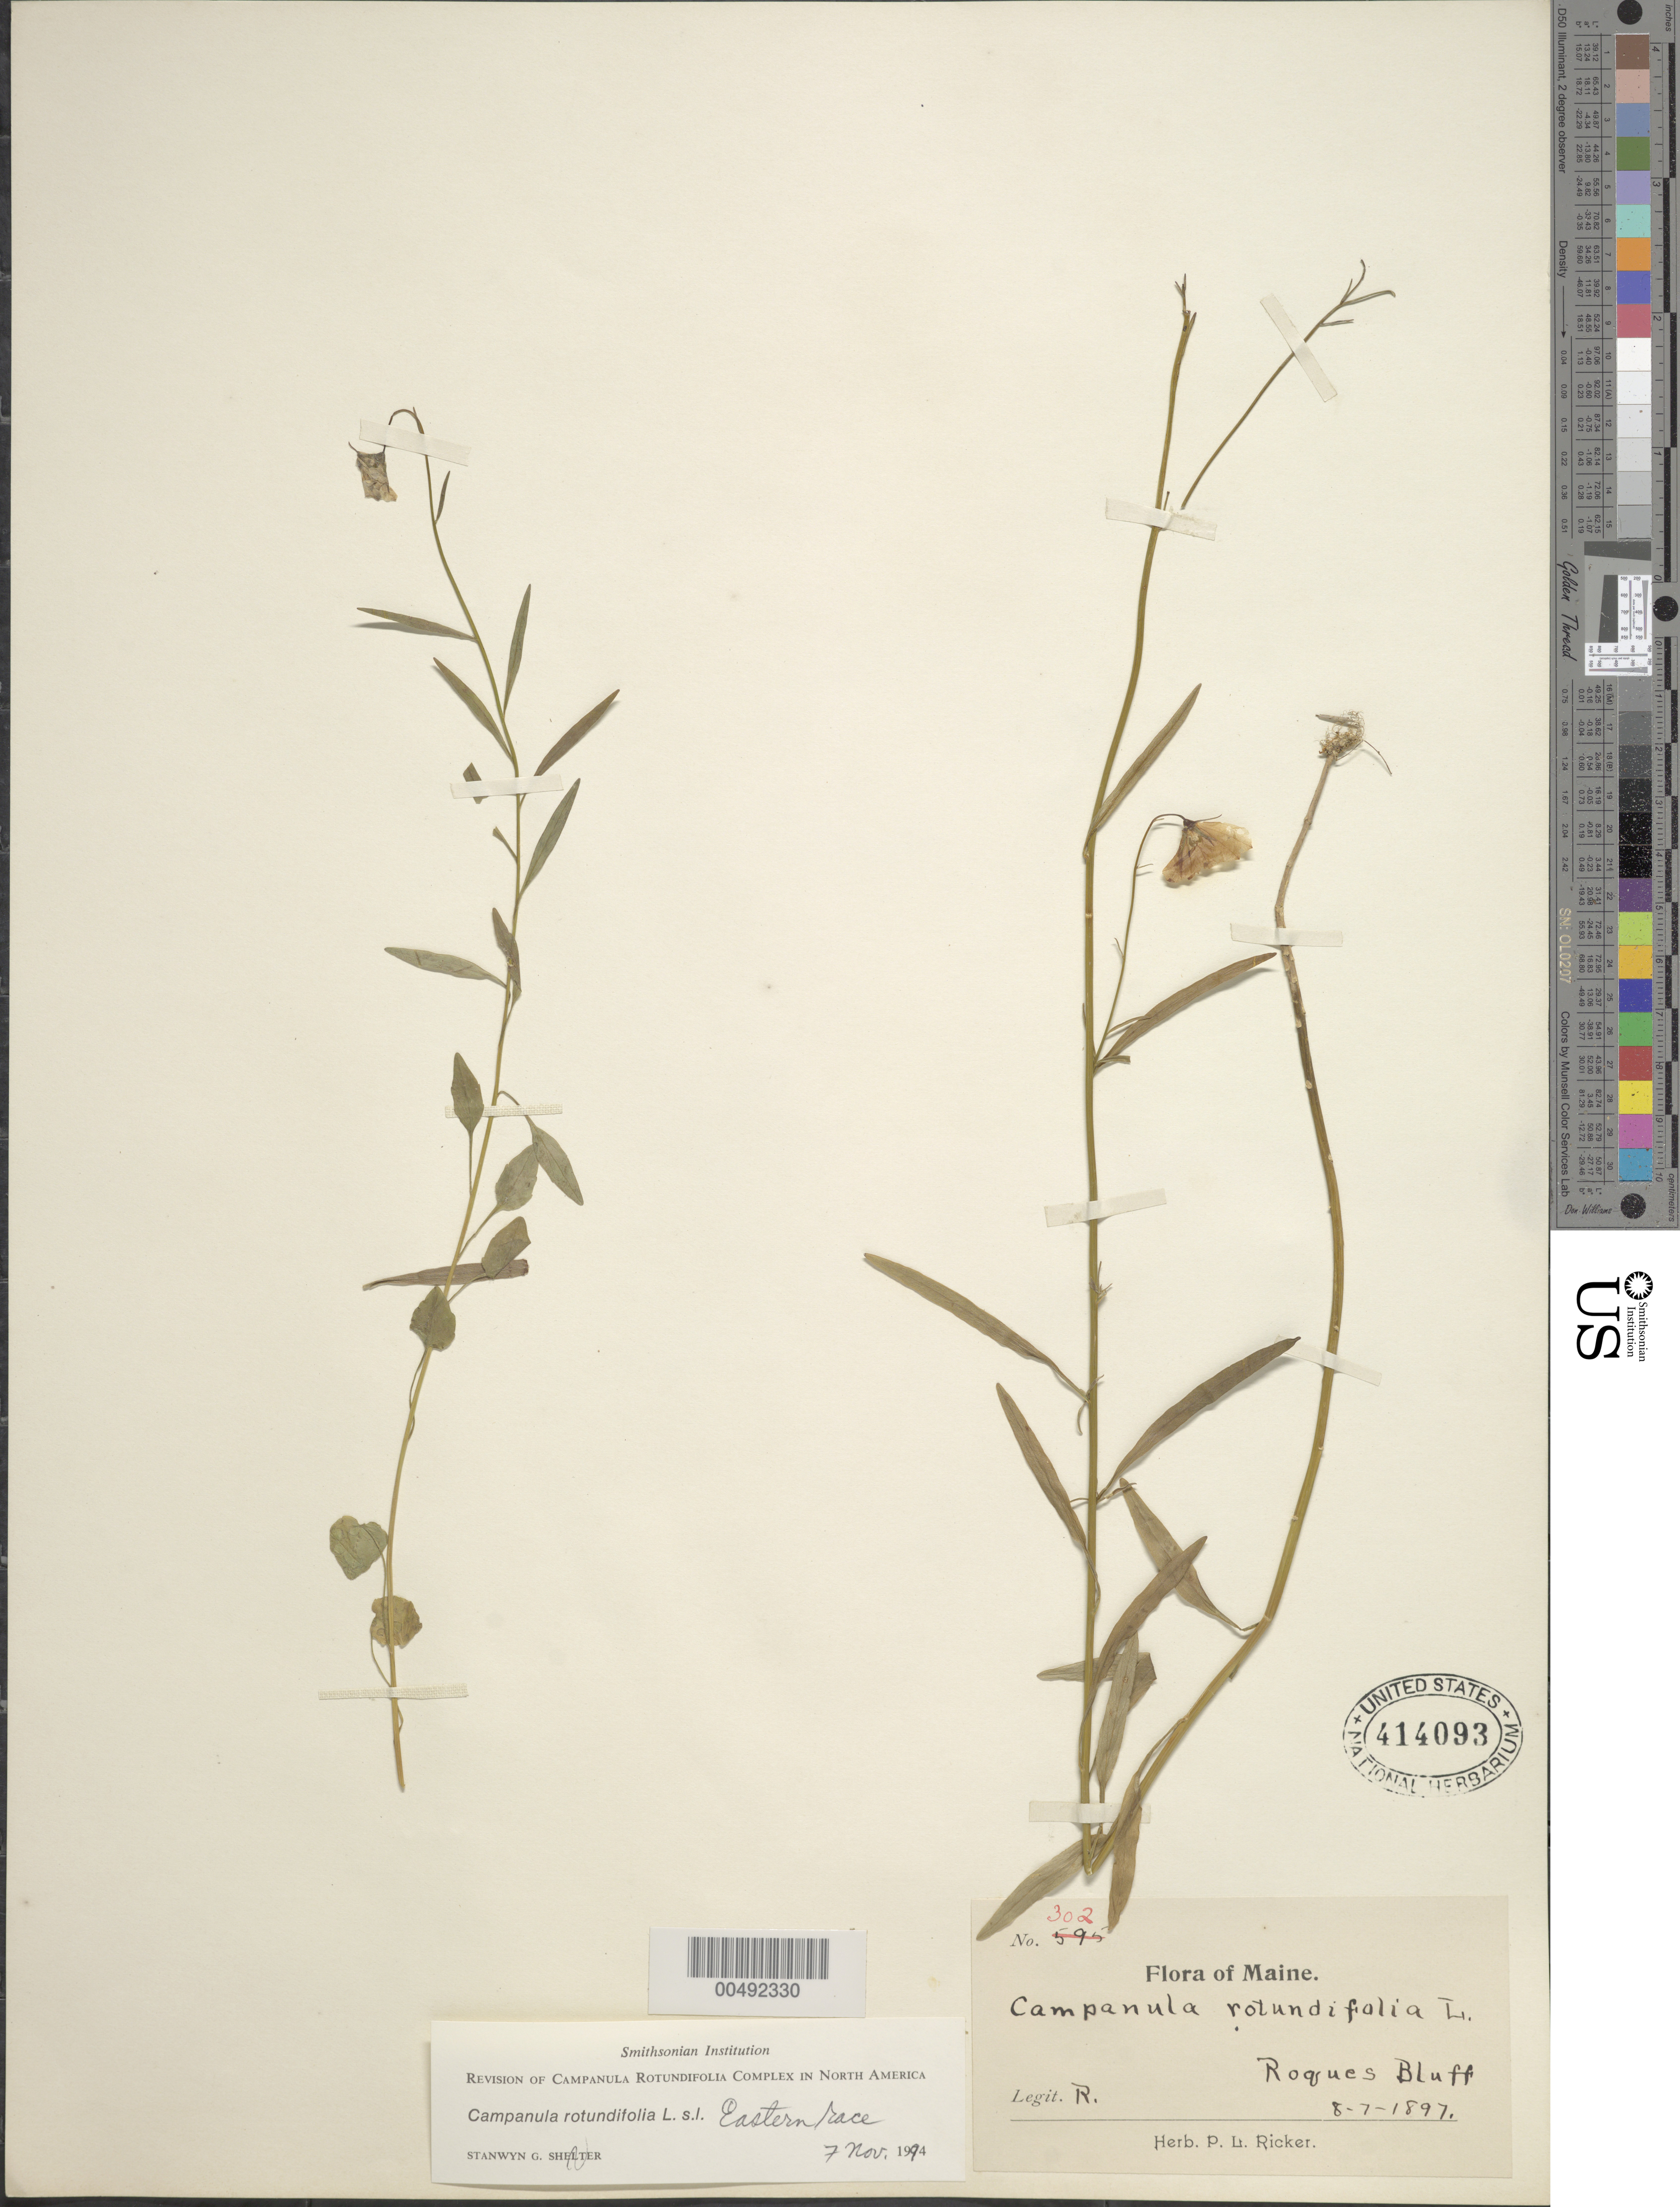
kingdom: Plantae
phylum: Tracheophyta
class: Magnoliopsida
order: Asterales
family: Campanulaceae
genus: Campanula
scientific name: Campanula rotundifolia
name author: L.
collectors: P. Ricker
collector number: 302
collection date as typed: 07 Aug 1897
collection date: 1897-08-07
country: United States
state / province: Maine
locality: Roques Bluff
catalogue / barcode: US 414093